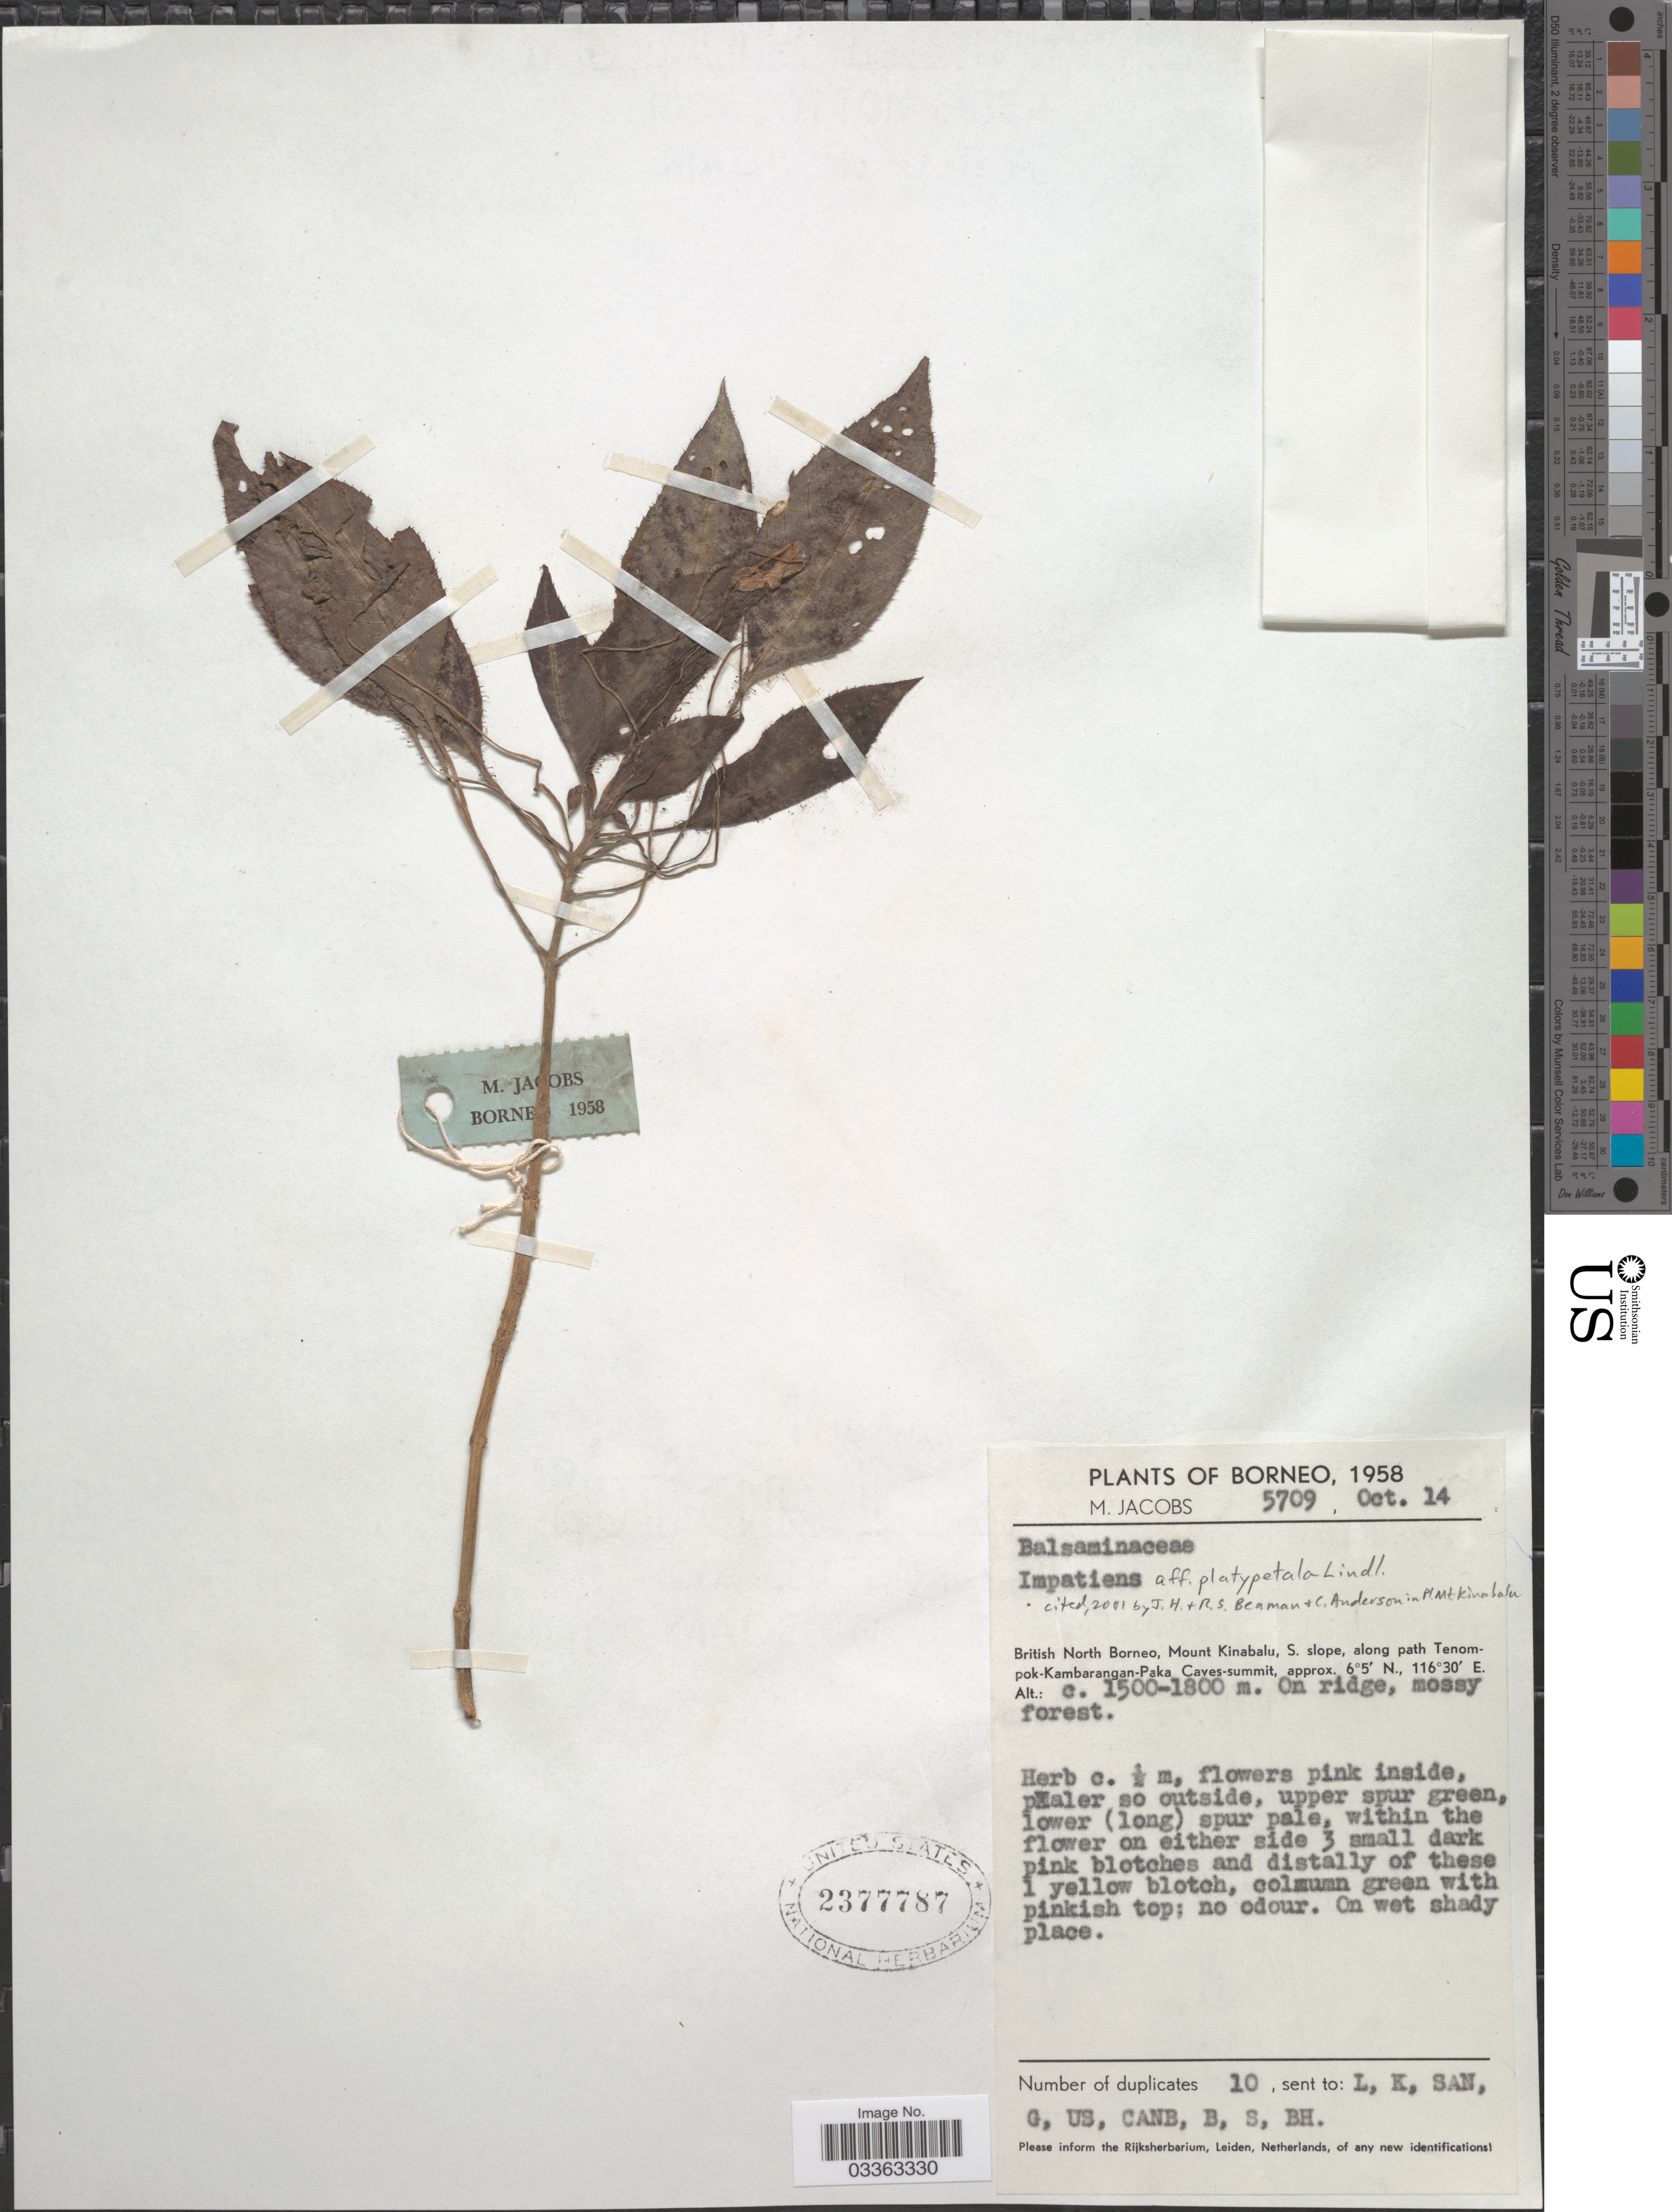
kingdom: Plantae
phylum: Tracheophyta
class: Magnoliopsida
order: Ericales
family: Balsaminaceae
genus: Impatiens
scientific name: Impatiens platypetala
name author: Lindl.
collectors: M. Jacobs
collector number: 5709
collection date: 1958-10-14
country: Malaysia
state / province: Sabah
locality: Borneo. British North Borneo, Mount Kinabalu, S. slope, along path Tenompok-Kambarangan-Paka Caves summit.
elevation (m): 1500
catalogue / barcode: US 2377787